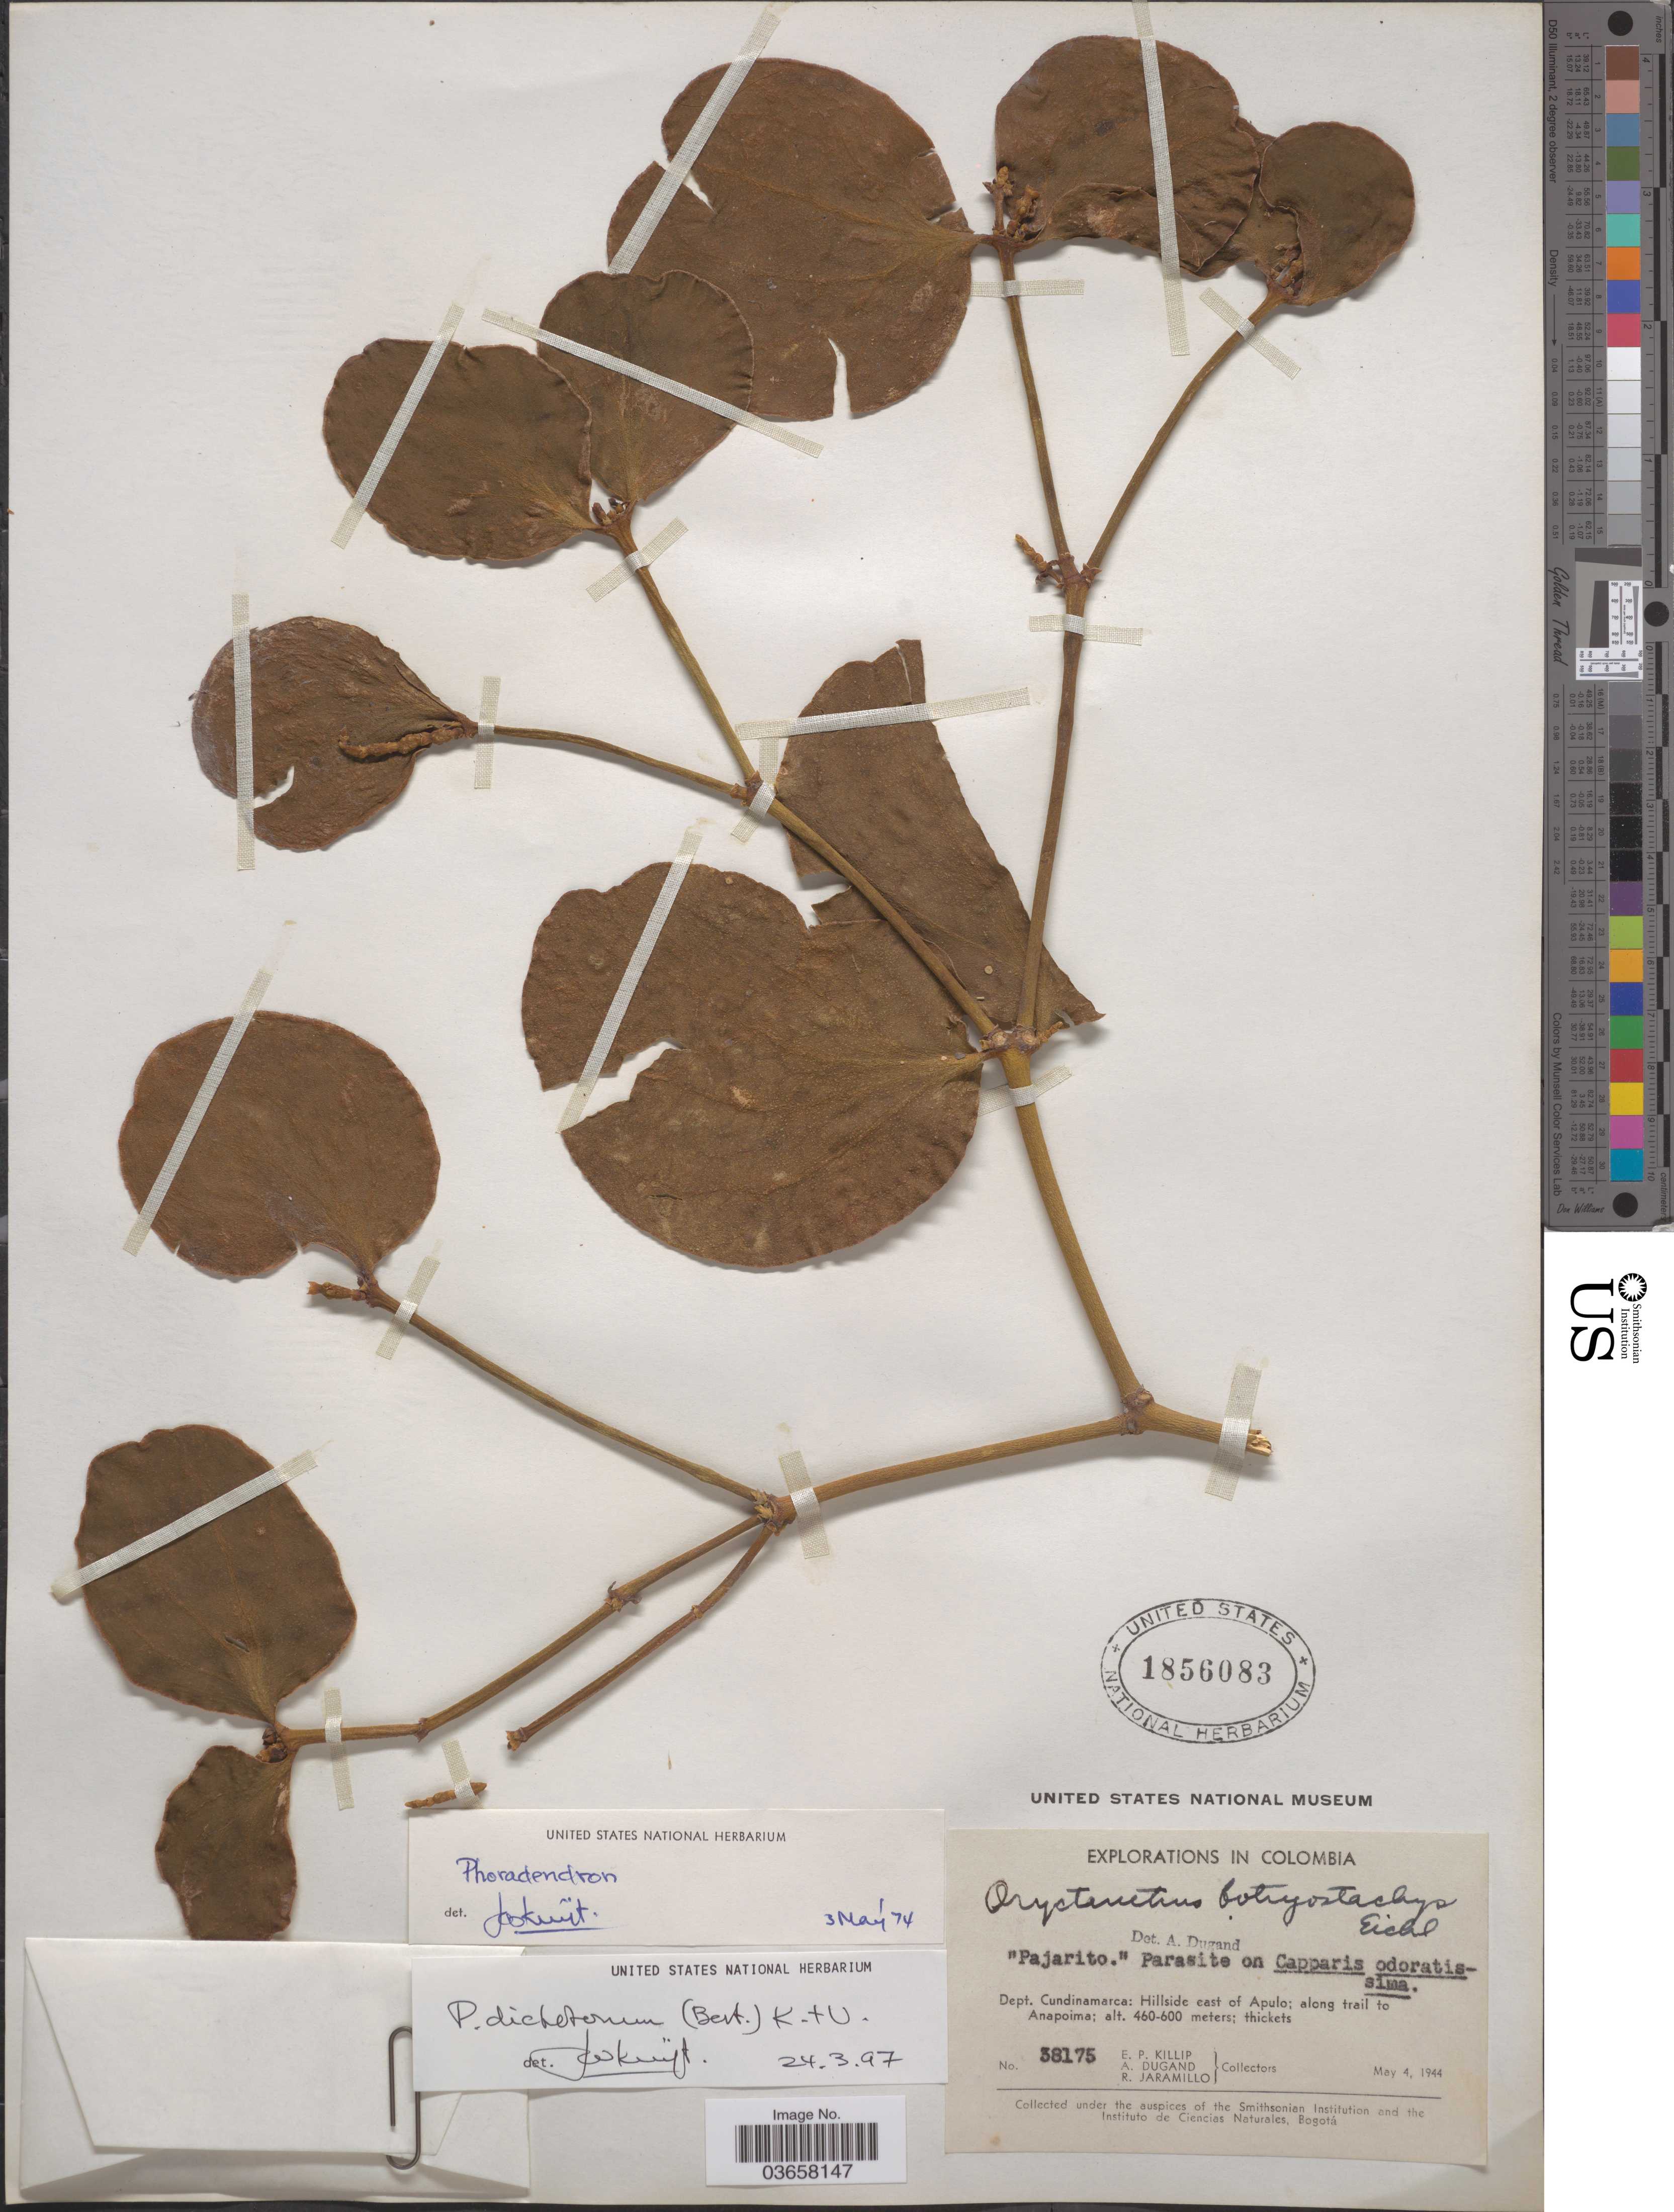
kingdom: Plantae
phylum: Tracheophyta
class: Magnoliopsida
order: Santalales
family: Viscaceae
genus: Phoradendron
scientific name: Phoradendron dichotomum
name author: (D. Don) Ettingsh.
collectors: E. P. Killip, A. Dugand & R. Jaramillo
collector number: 38175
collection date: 1944-05-04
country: Colombia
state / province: Cundinamarca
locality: Dept. Cundinamarca: Hillside east of Apulo; along trail to Anapoima.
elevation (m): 460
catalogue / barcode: US 1856083